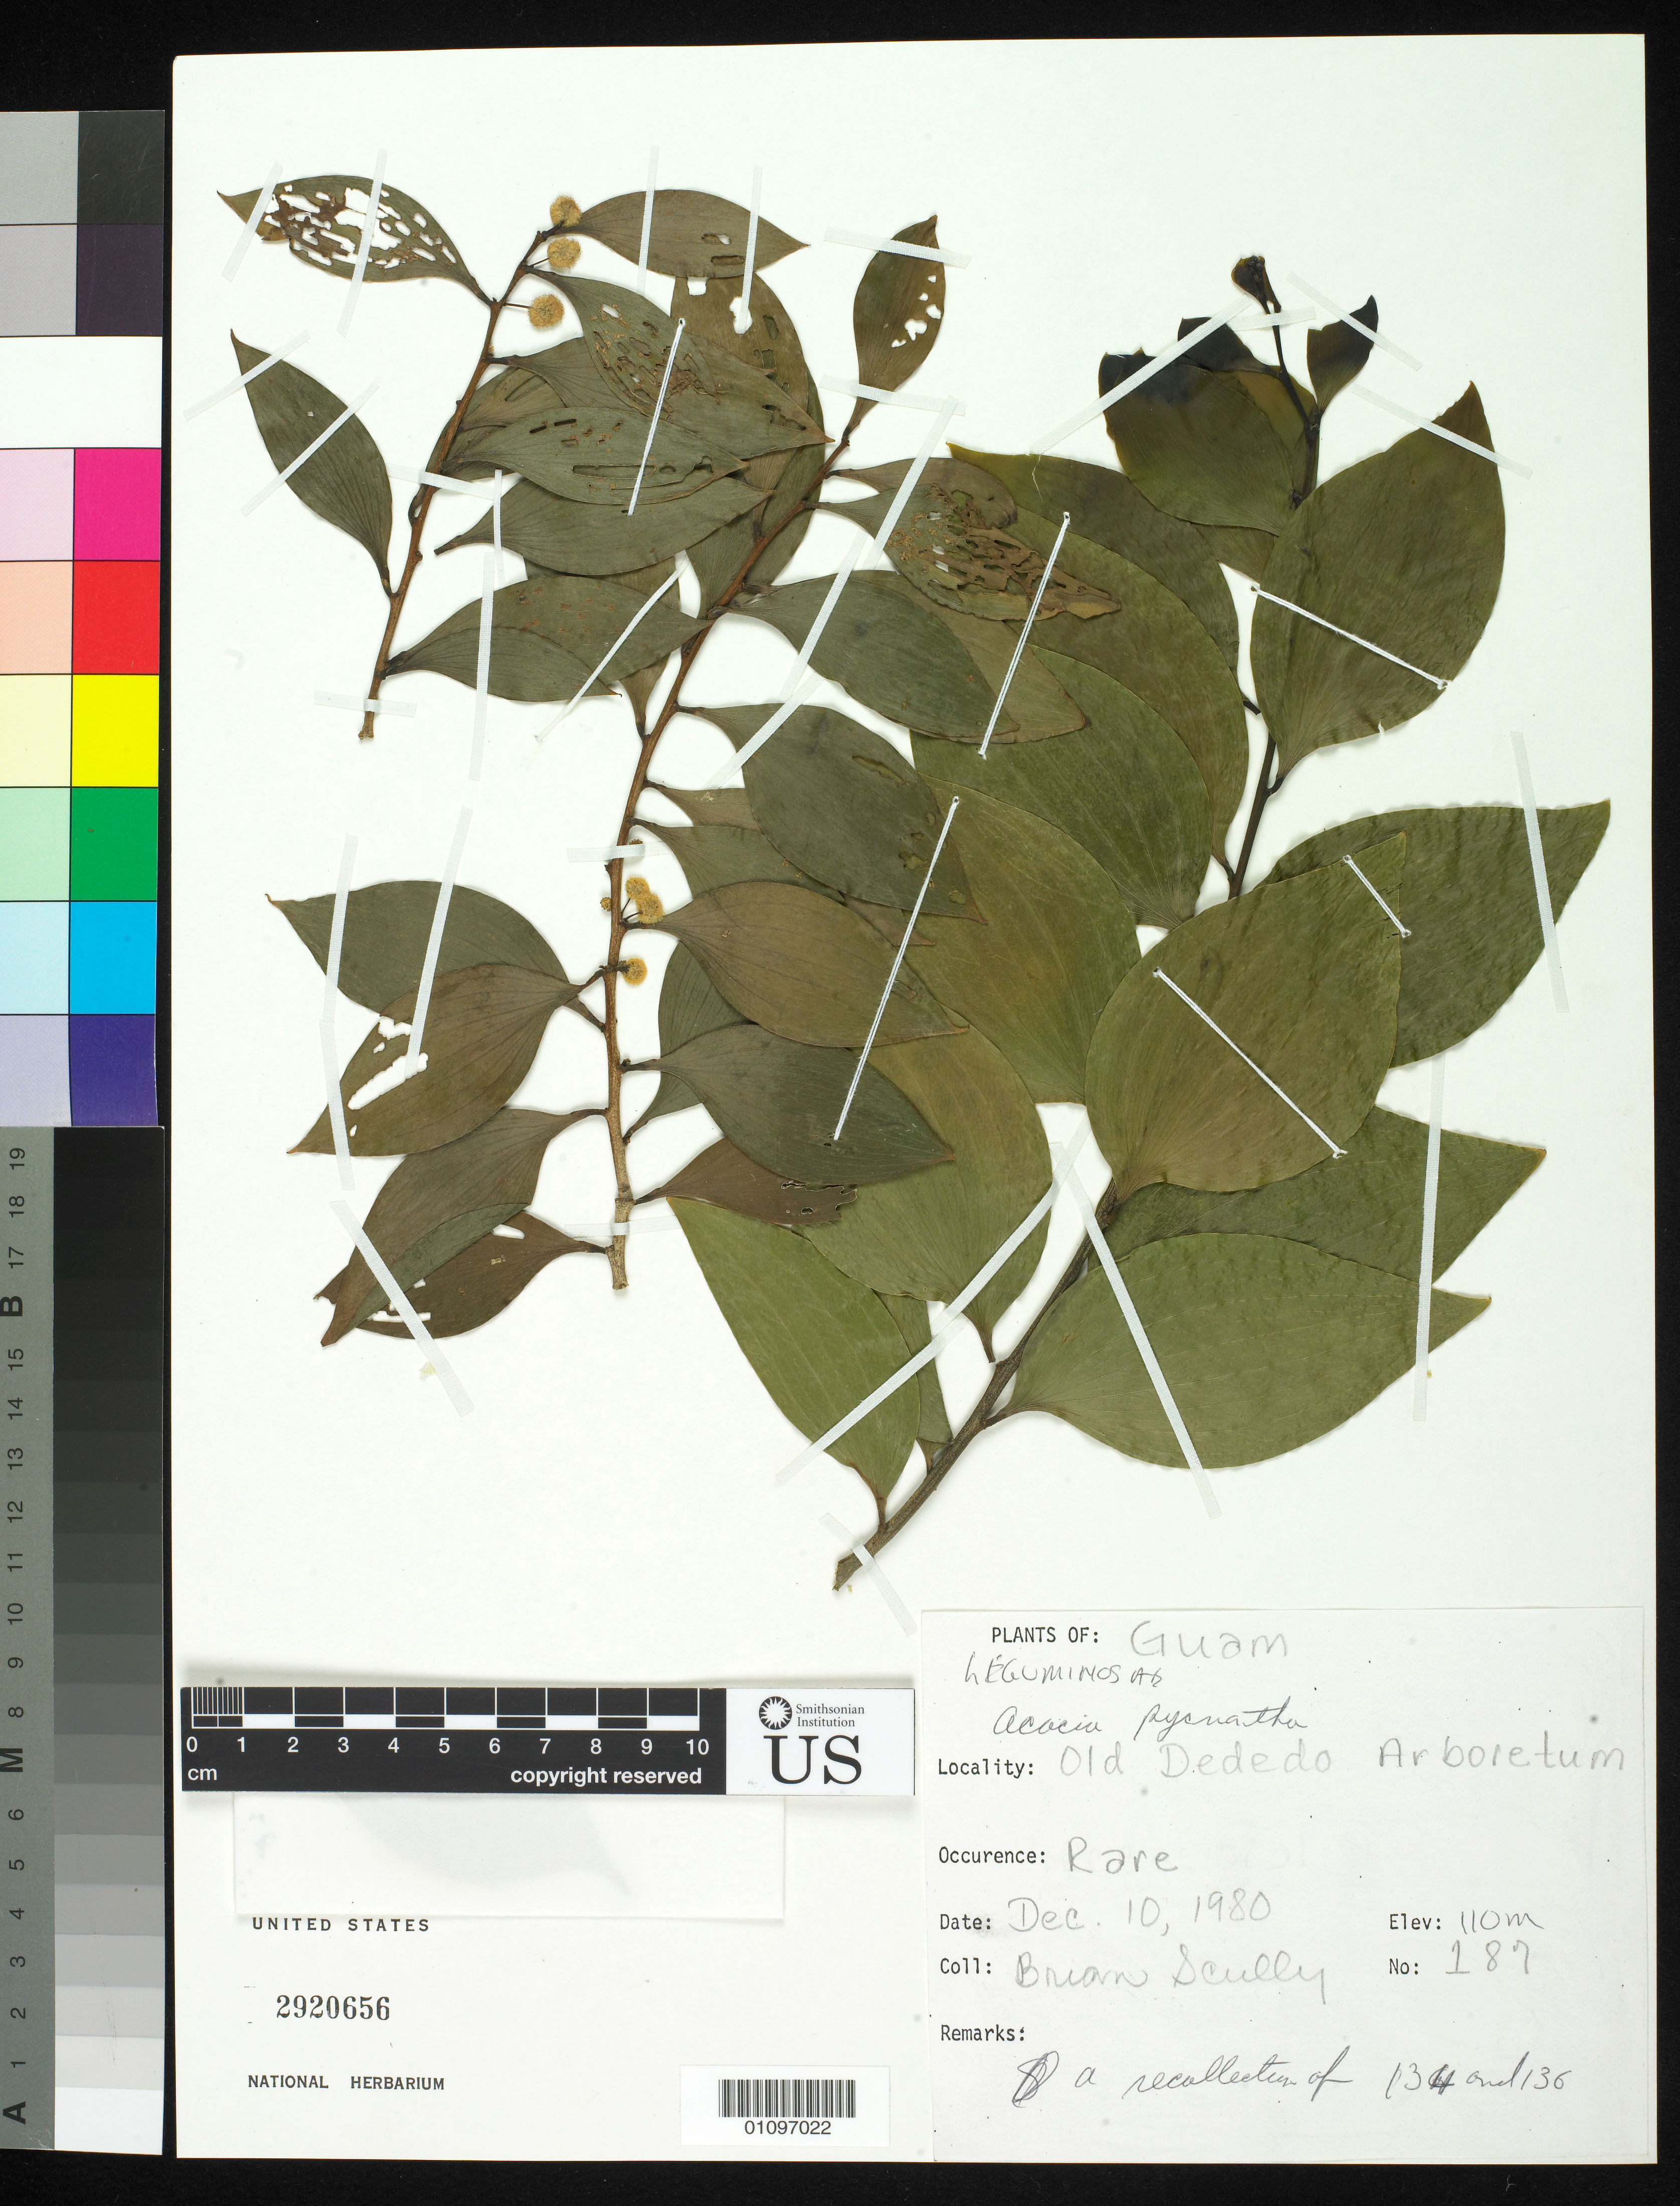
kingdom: Plantae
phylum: Tracheophyta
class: Magnoliopsida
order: Fabales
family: Fabaceae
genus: Acacia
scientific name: Acacia pycnantha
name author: Benth.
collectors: B. Scully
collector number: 189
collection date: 1980-12-10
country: Guam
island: Guam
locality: Old Dededo Arboretum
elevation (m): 110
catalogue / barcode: US 2920656